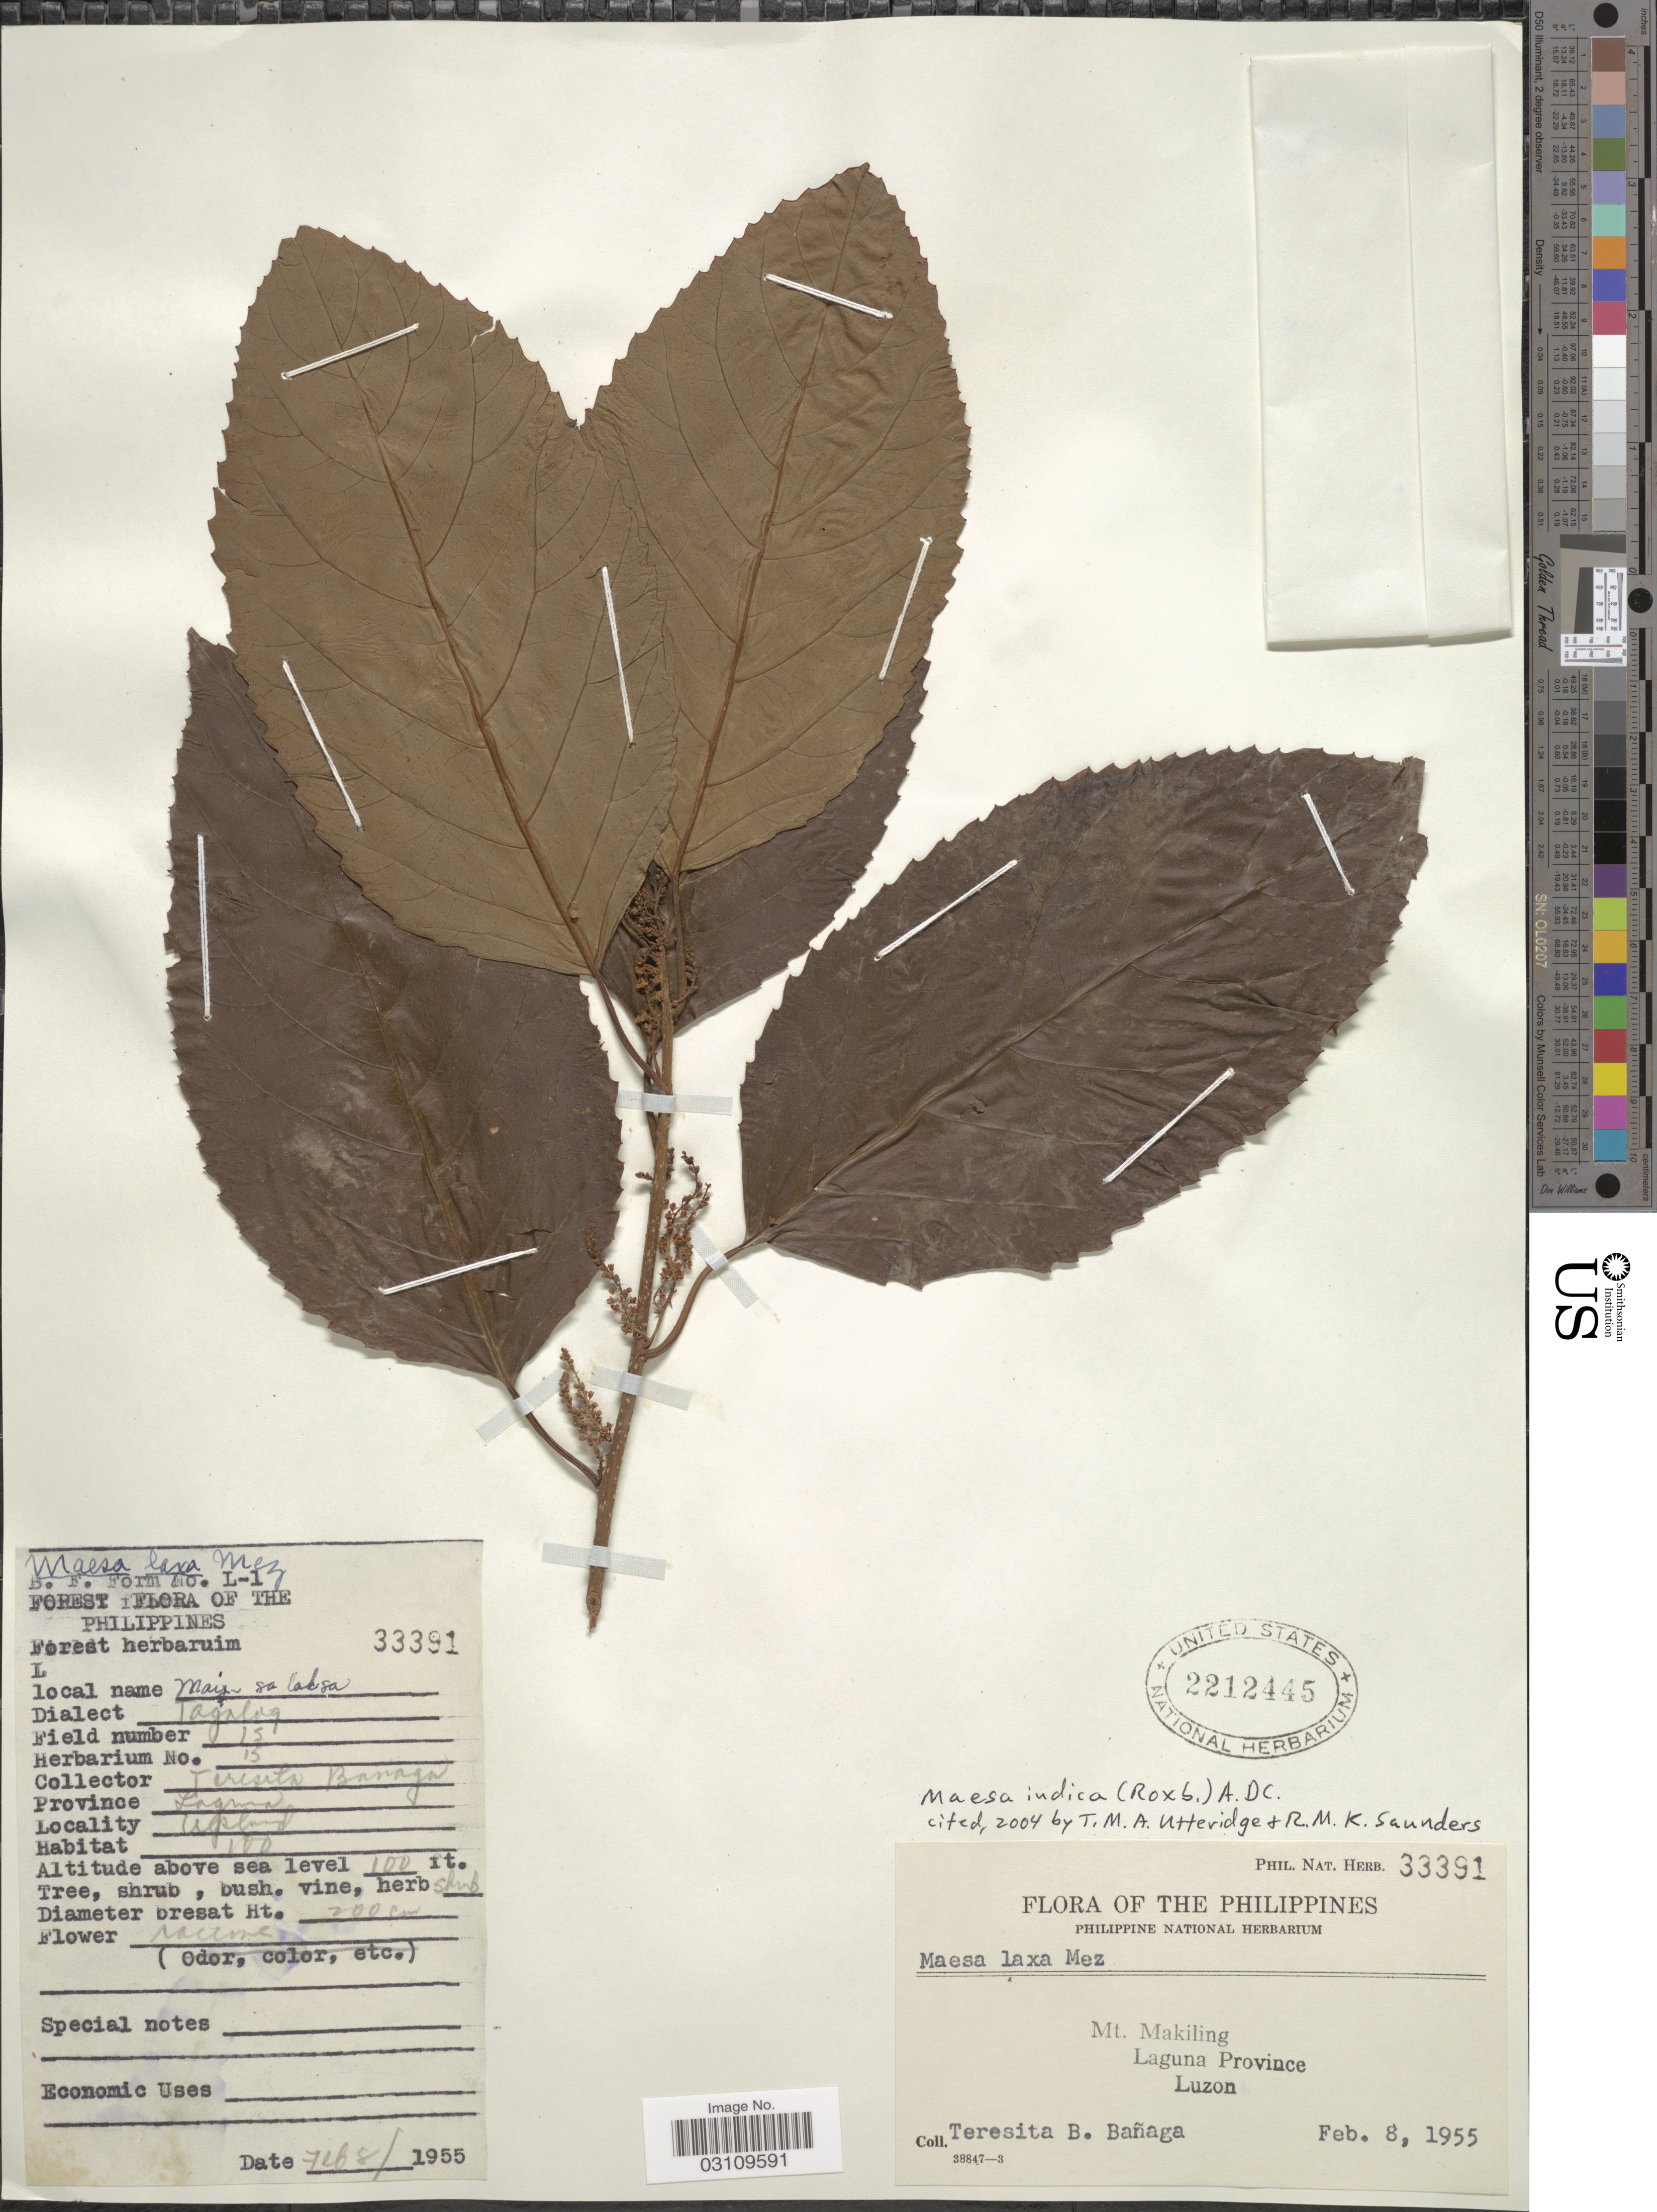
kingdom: Plantae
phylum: Tracheophyta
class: Magnoliopsida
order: Ericales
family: Primulaceae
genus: Maesa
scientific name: Maesa indica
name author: (Roxb.) A. DC.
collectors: T. Banaga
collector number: Phil. Nat. Herb. 33391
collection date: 1955-02-08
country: Philippines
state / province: Calabarzon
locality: Mt. Makiling, Laguna Province, Luzon.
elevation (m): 30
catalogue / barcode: US 2212445